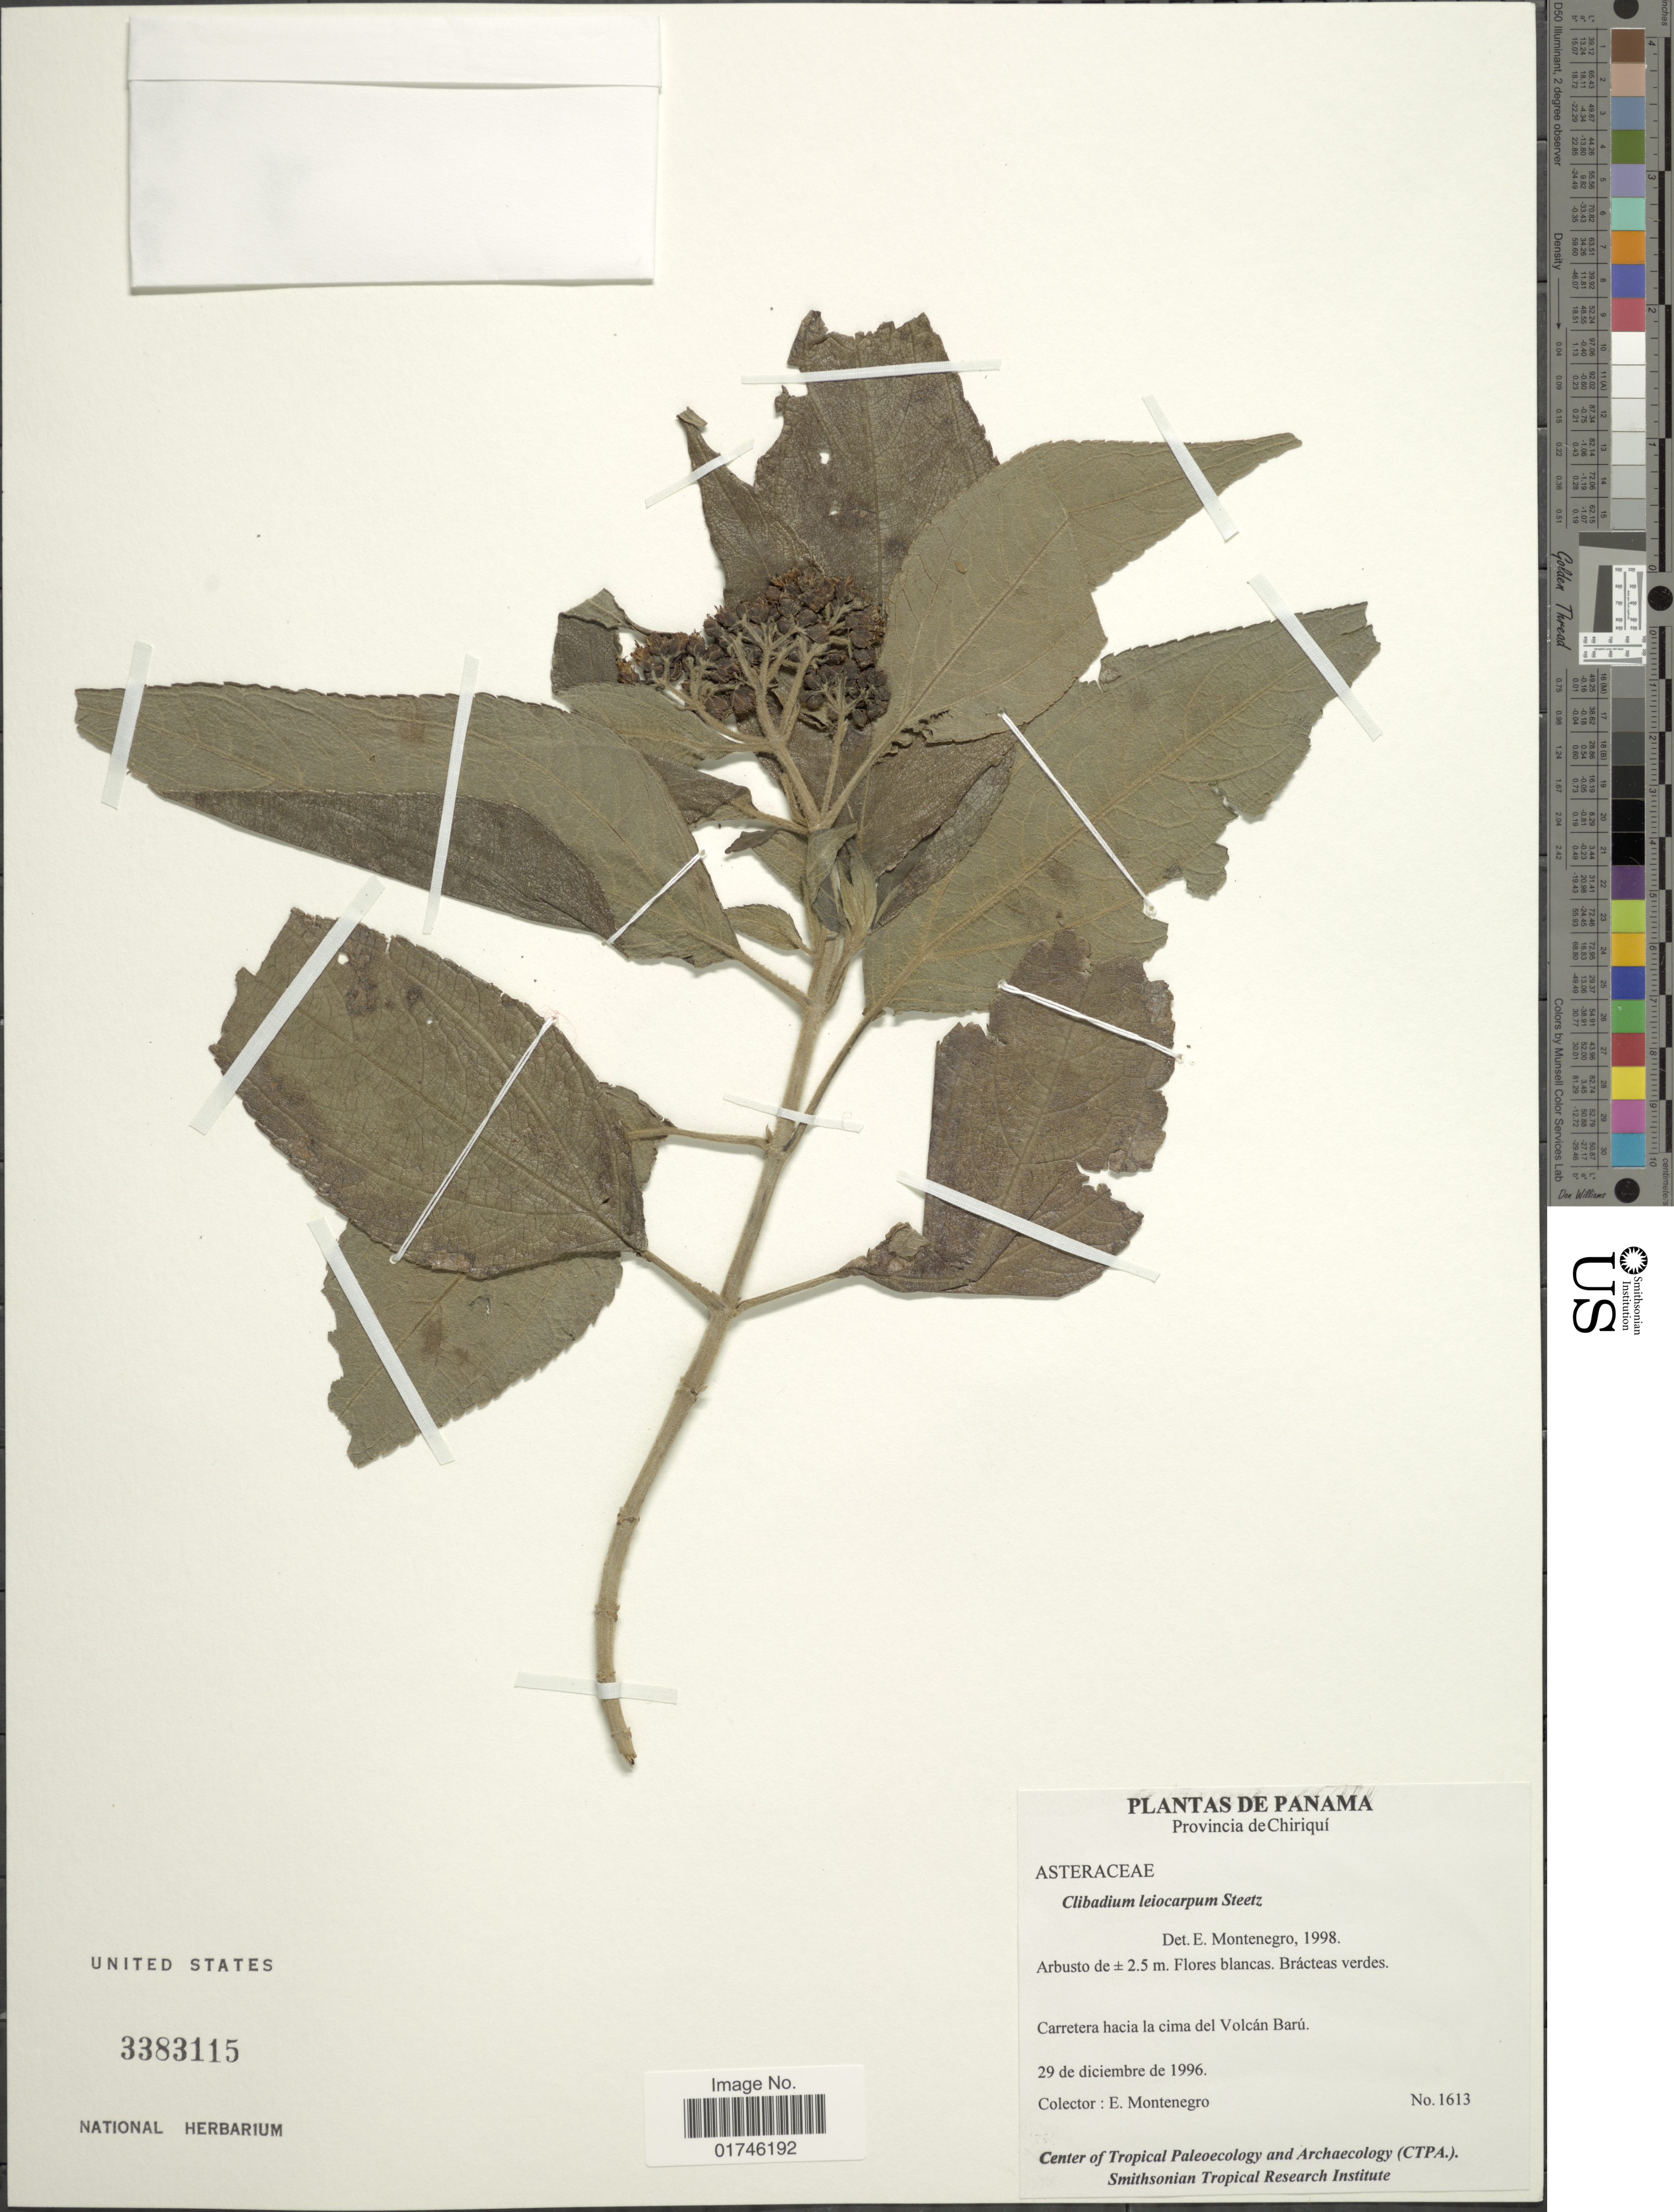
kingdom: Plantae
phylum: Tracheophyta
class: Magnoliopsida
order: Asterales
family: Asteraceae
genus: Clibadium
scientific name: Clibadium leiocarpum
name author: Steetz in Seem.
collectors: E. Montenegro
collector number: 1613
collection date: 1996-12-29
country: Panama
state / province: Chiriqui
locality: Provincia de Chiriqui. Carretera hacia la cima del Volcan Baru.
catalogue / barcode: US 3383115